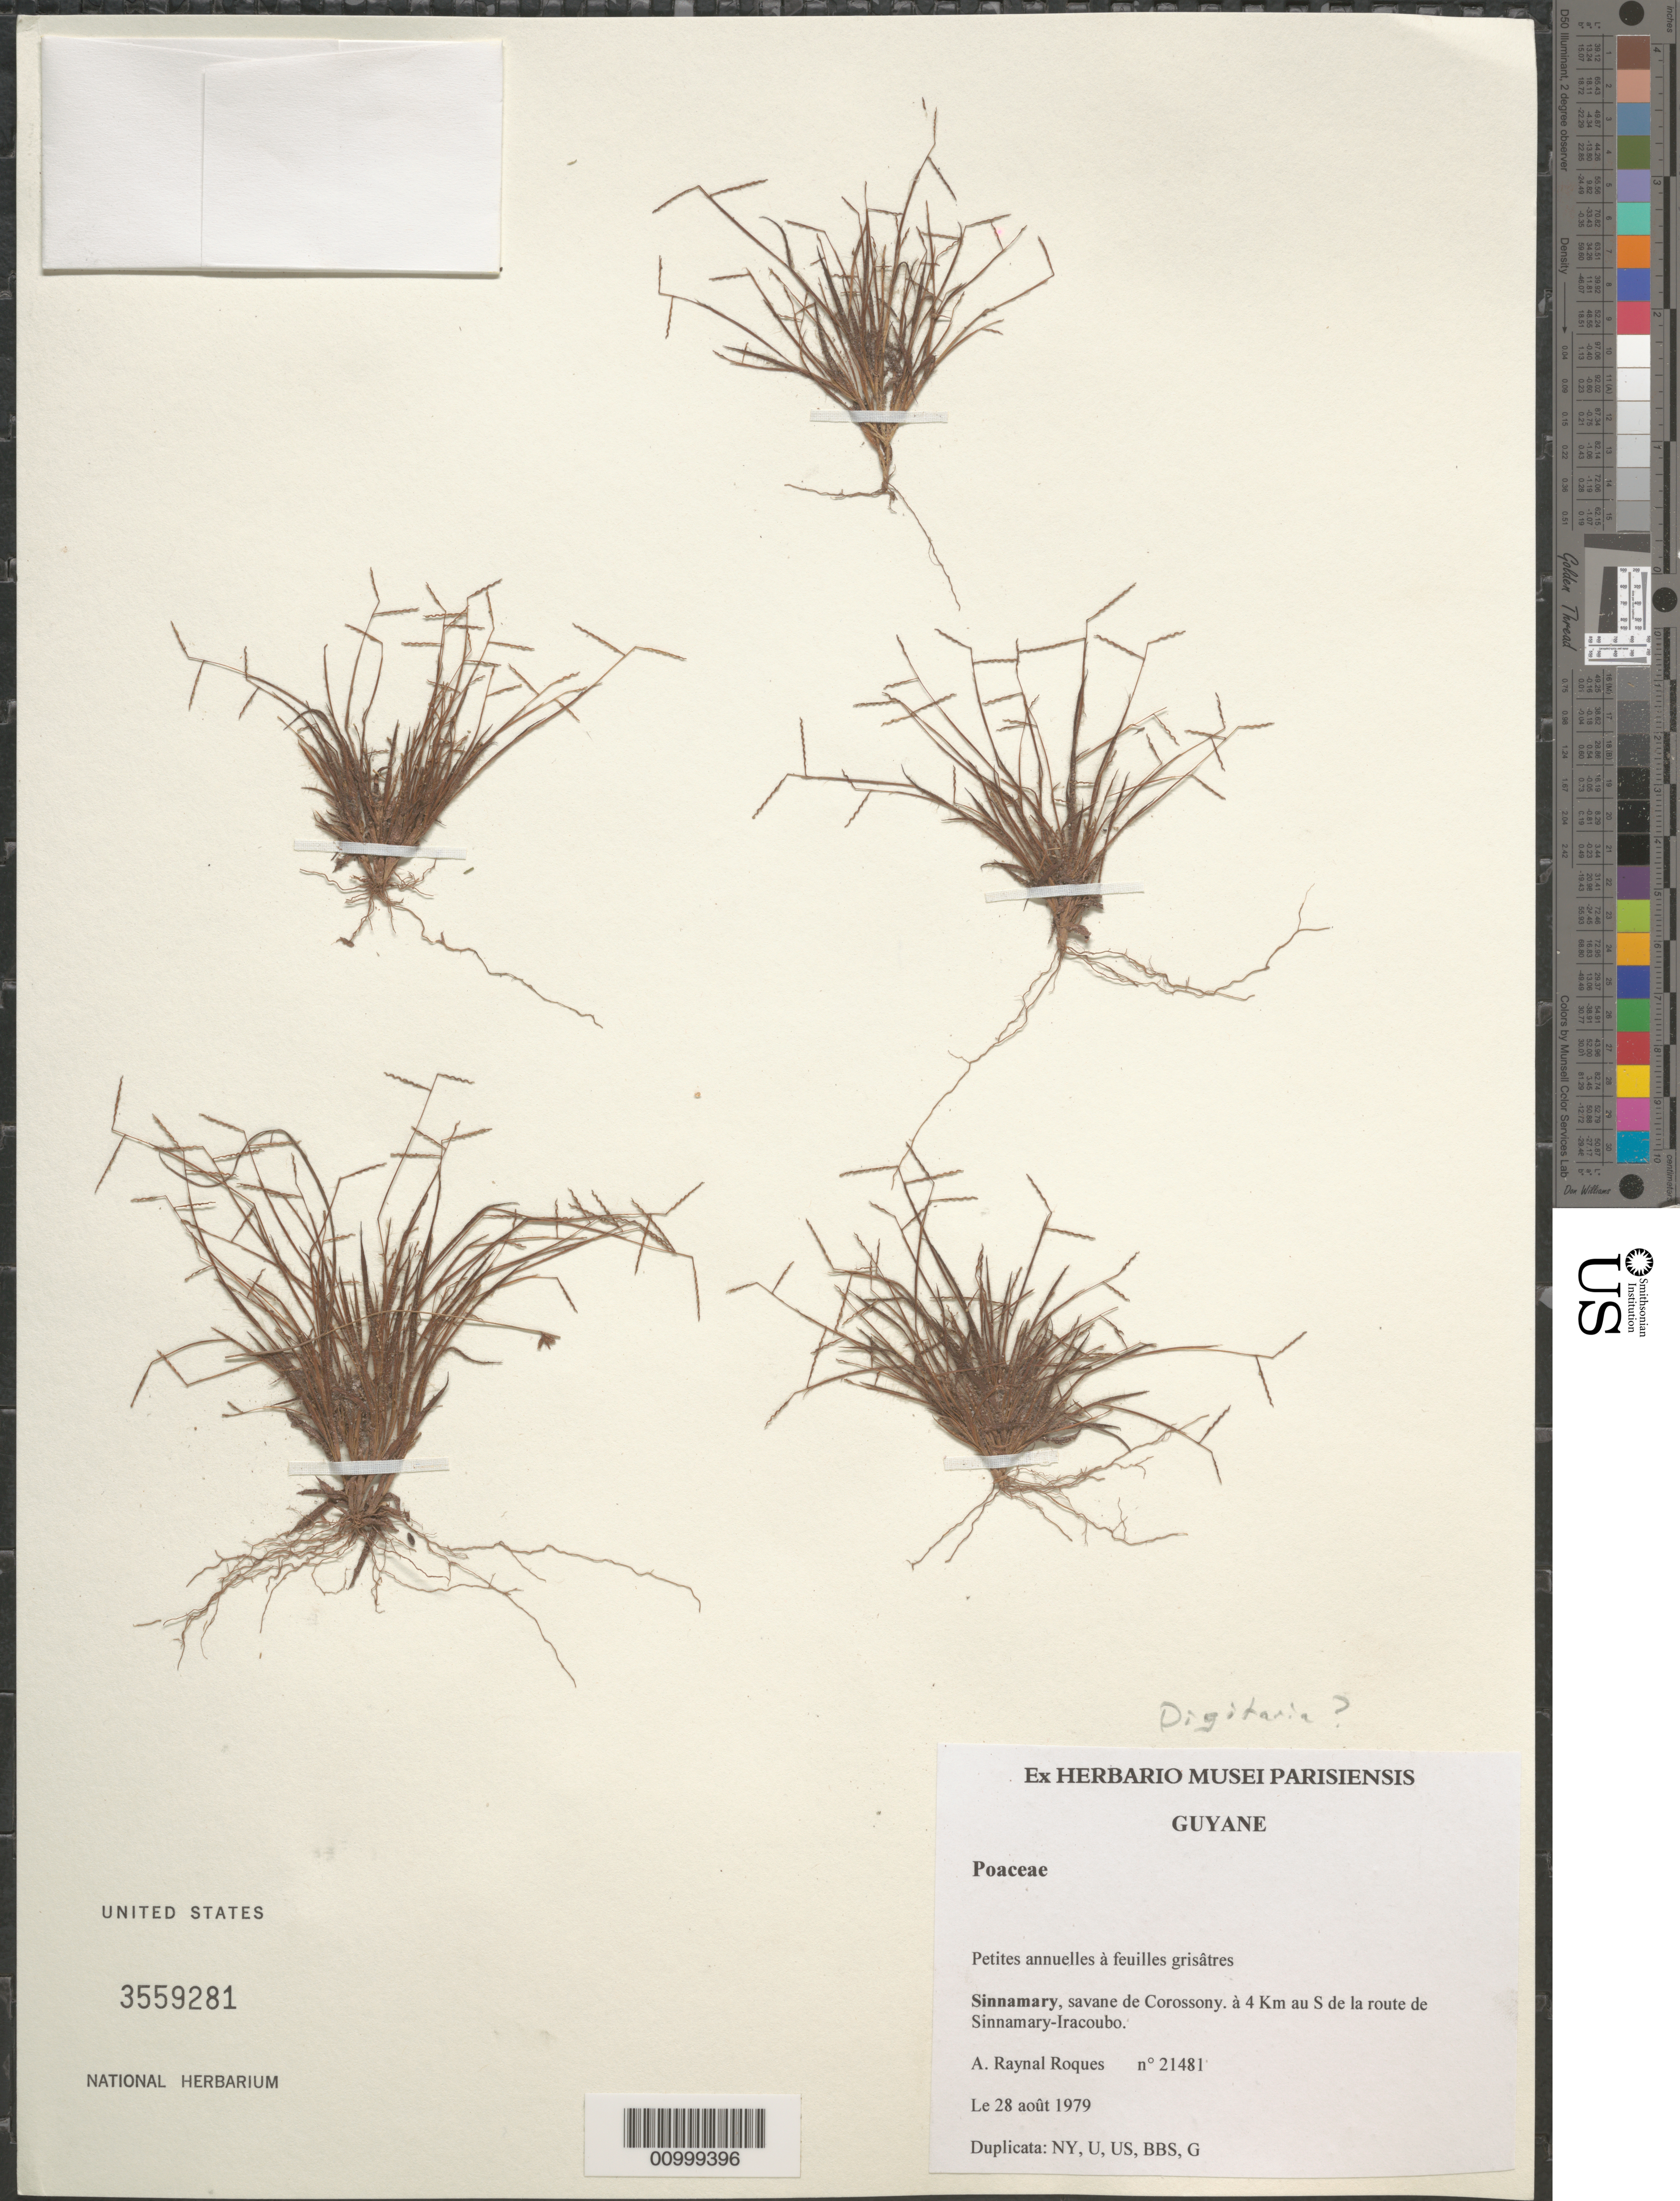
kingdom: Plantae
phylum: Tracheophyta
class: Liliopsida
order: Poales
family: Poaceae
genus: Digitaria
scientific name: Digitaria sp.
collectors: A. M. Raynal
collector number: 21481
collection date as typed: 28-Aug-79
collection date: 1979-08-28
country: French Guiana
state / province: Cayenne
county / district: Sinnamary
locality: Savane de Corossony. A 4 Km au S de la route de Sinnamary-Iracoubo.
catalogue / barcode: US 3559281